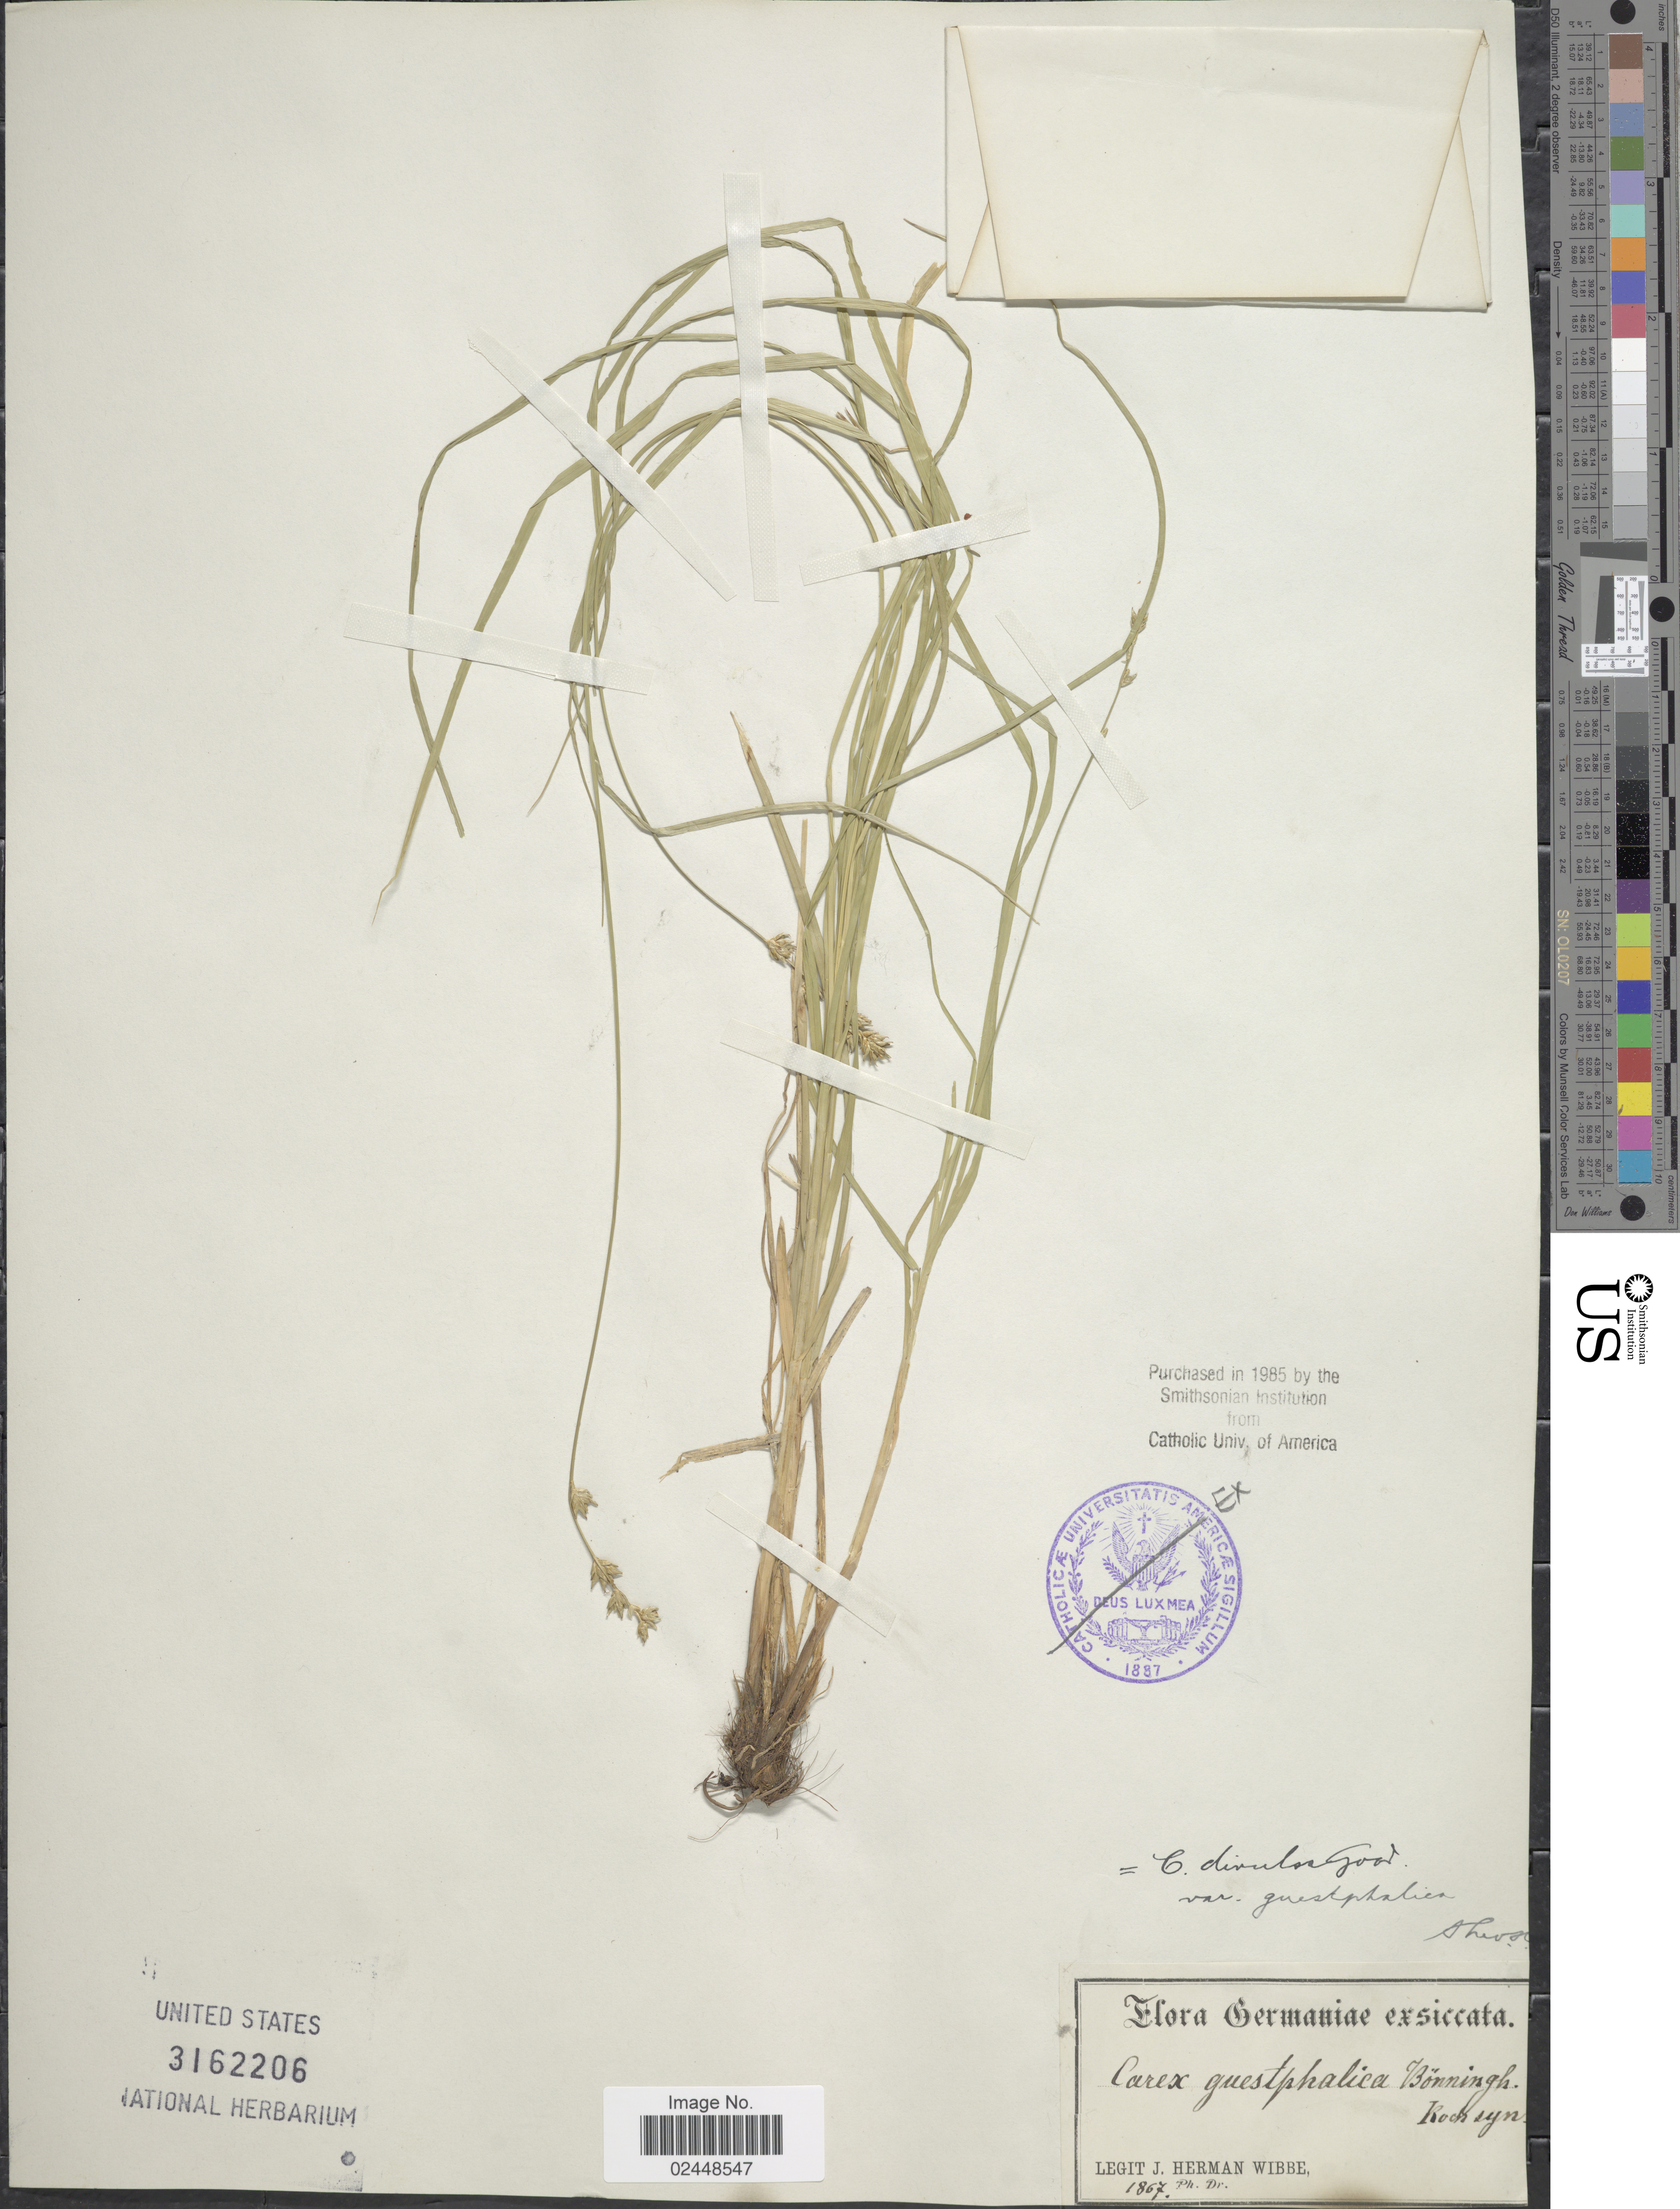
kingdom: Plantae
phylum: Tracheophyta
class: Liliopsida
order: Poales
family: Cyperaceae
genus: Carex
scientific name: Carex divulsa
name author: Stokes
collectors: J. Wibbe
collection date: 1867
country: Germany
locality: Germaniae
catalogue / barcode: US 3162206